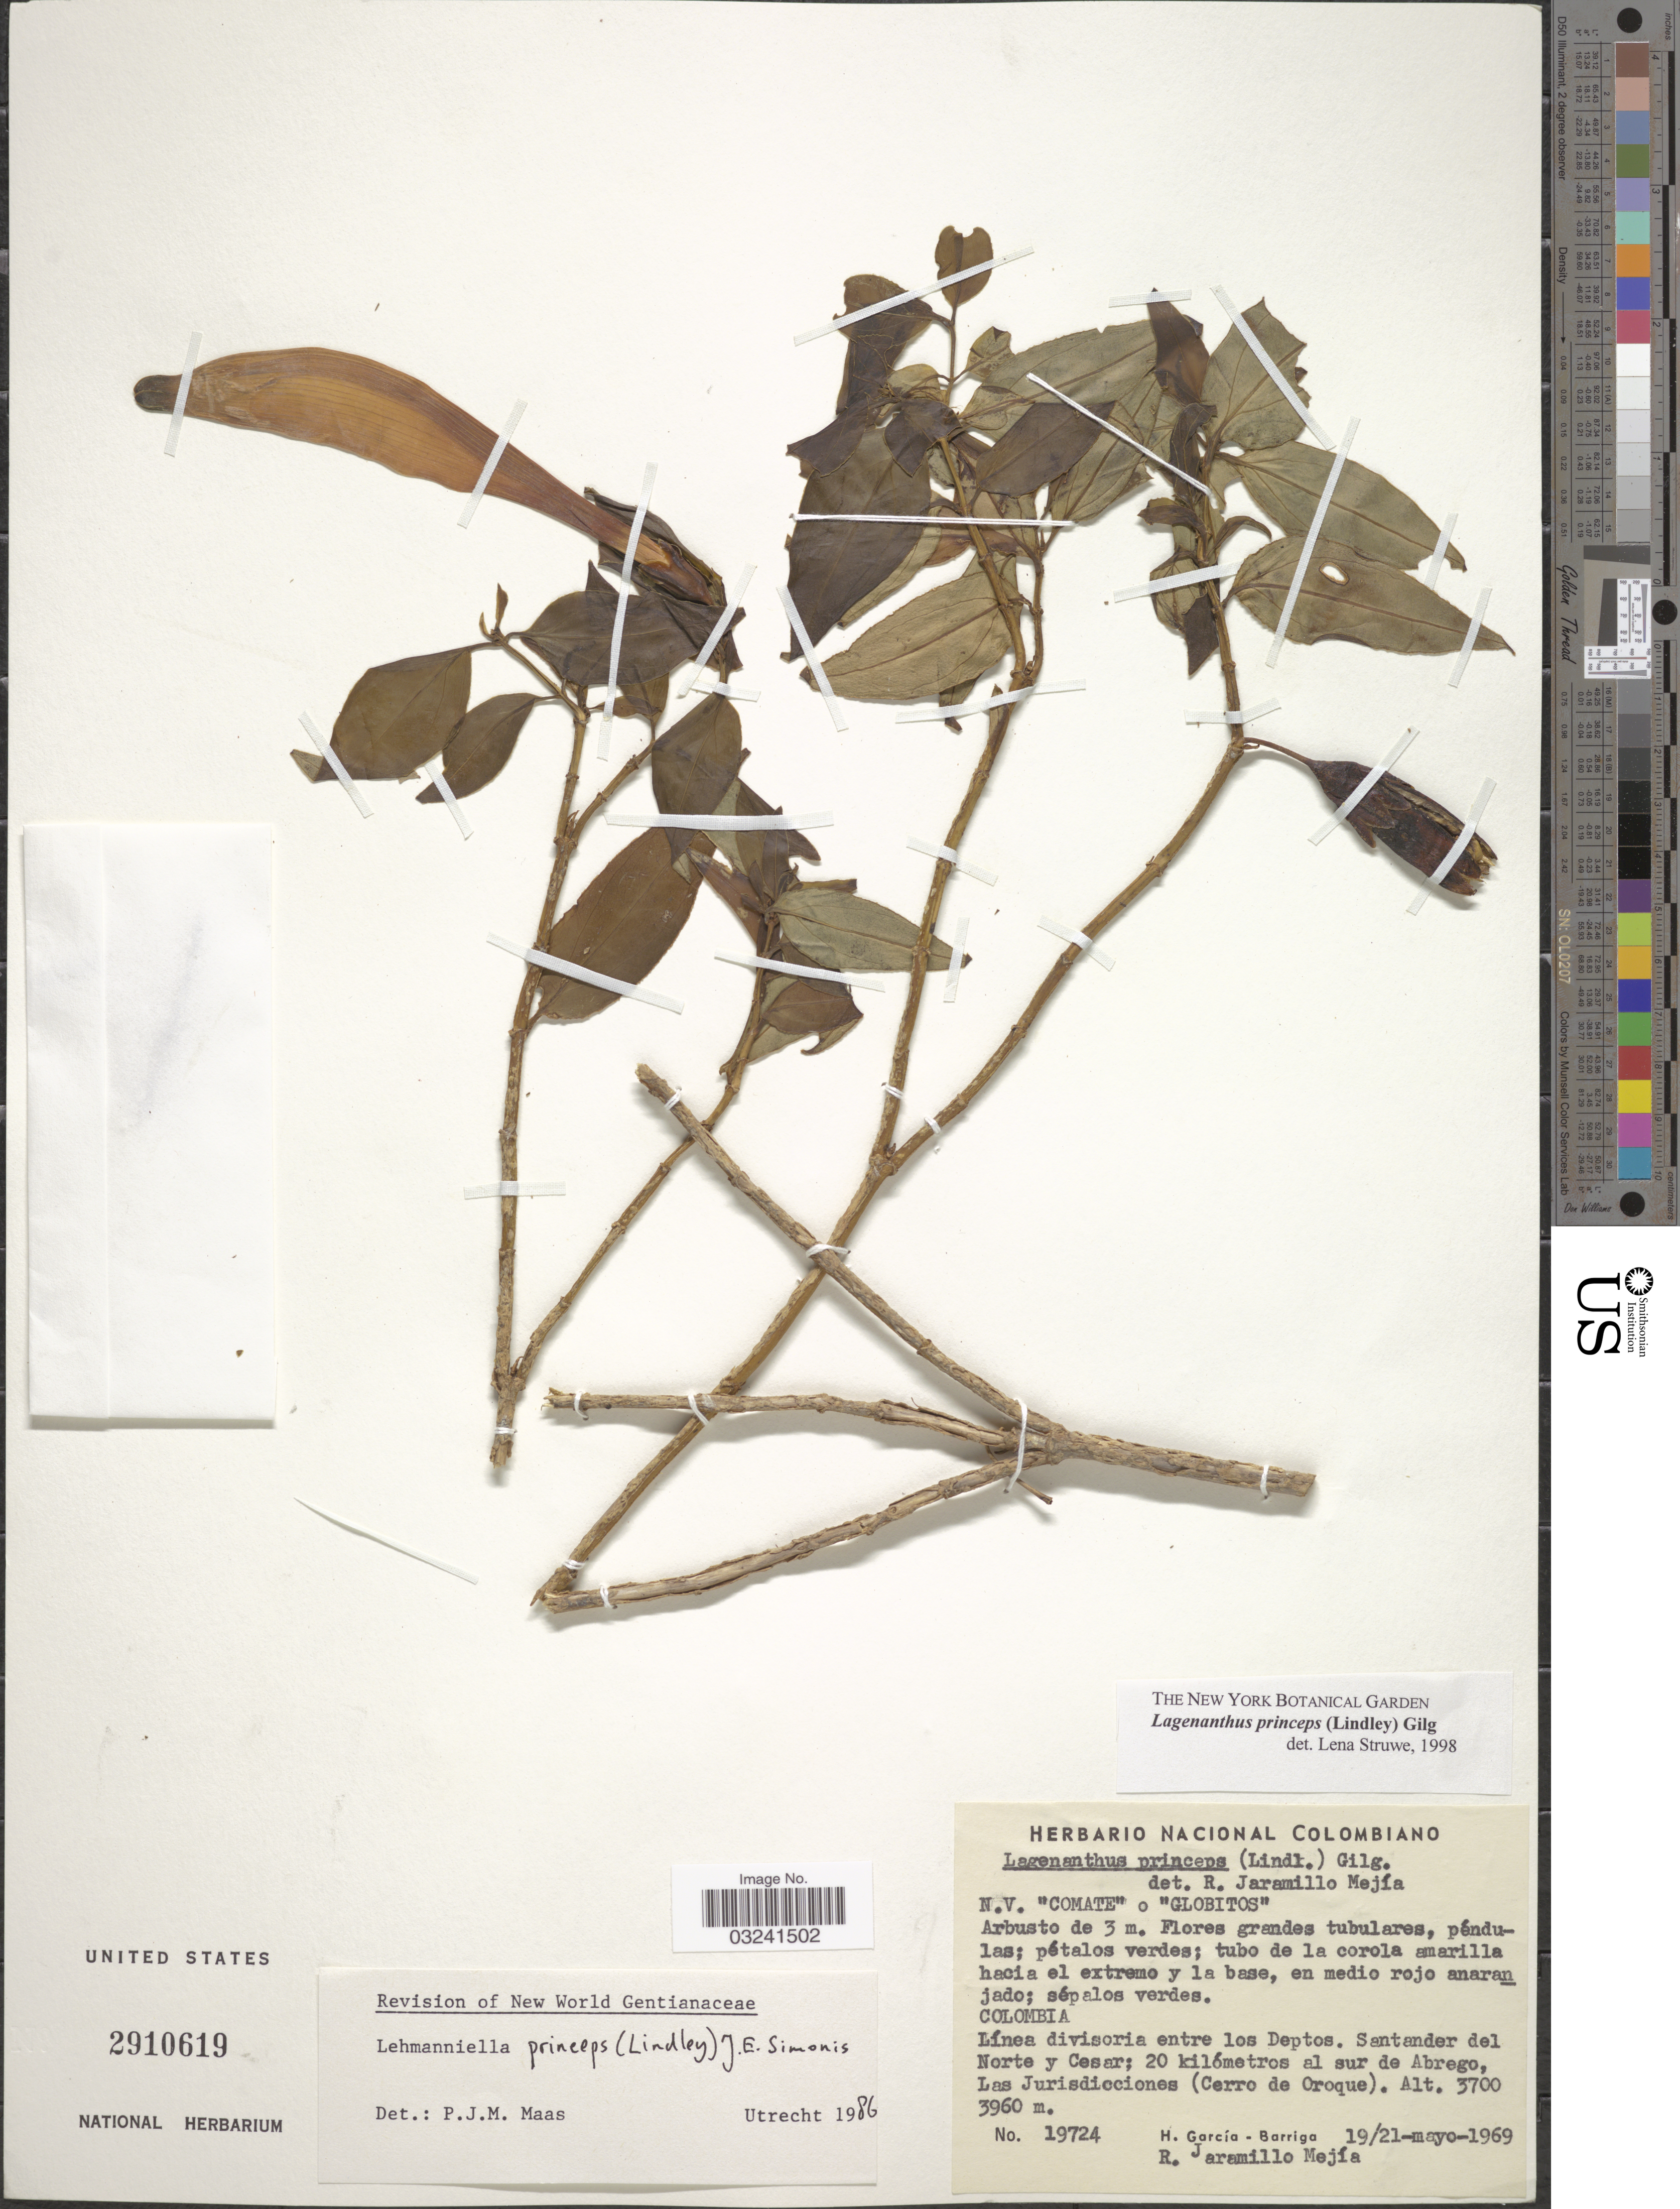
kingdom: Plantae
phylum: Tracheophyta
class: Magnoliopsida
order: Gentianales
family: Gentianaceae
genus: Lagenanthus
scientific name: Lagenanthus princeps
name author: (Lindl.) Gilg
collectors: H. García Barriga & R. Jaramillo M.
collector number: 19724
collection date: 1969-05-19/1969-05-21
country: Colombia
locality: Santander del Norte y Cesar; 20 kilómetros al sur de Abrego, Las Jurisdicciones (Cerro de Oroque).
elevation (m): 3700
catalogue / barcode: US 2910619